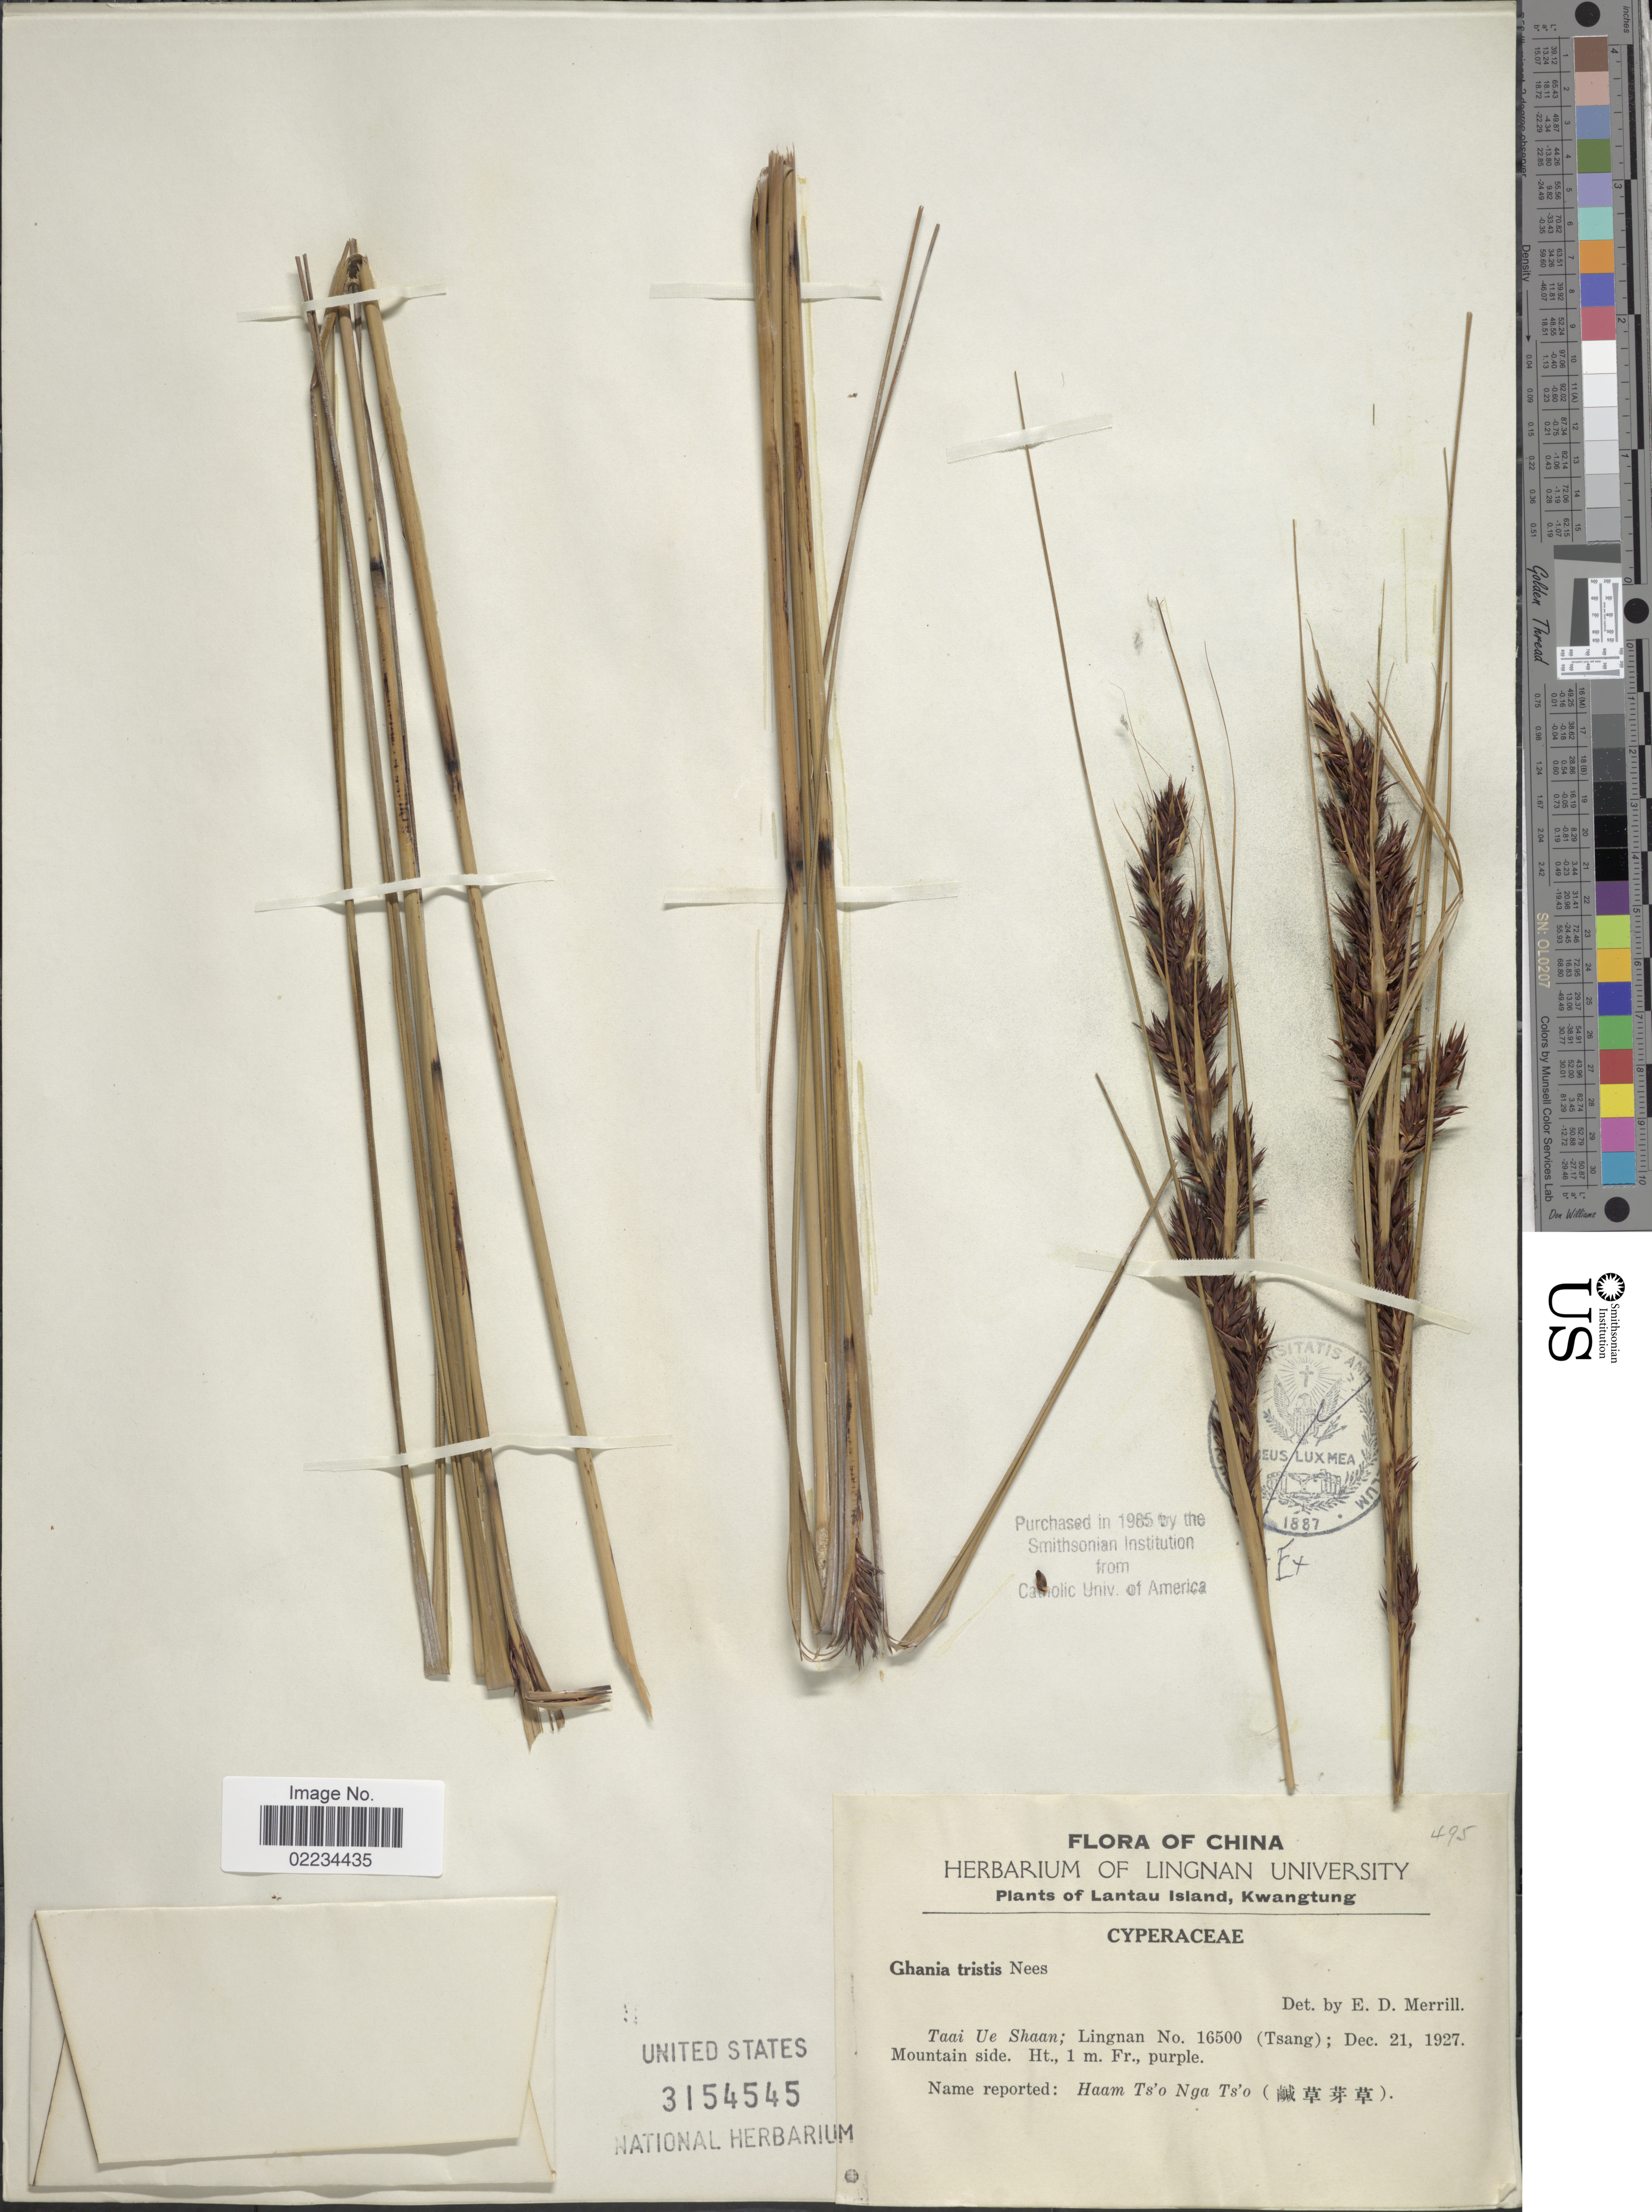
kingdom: Plantae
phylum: Tracheophyta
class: Liliopsida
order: Poales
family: Cyperaceae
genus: Gahnia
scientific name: Gahnia tristis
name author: Nees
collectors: ex Herb. Lingnan University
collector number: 16500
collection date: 1927-12-21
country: China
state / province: Guangdong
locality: Lantau Island, Kwangtung, Taai Ue Shaan; Mountain side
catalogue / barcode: US 3154545